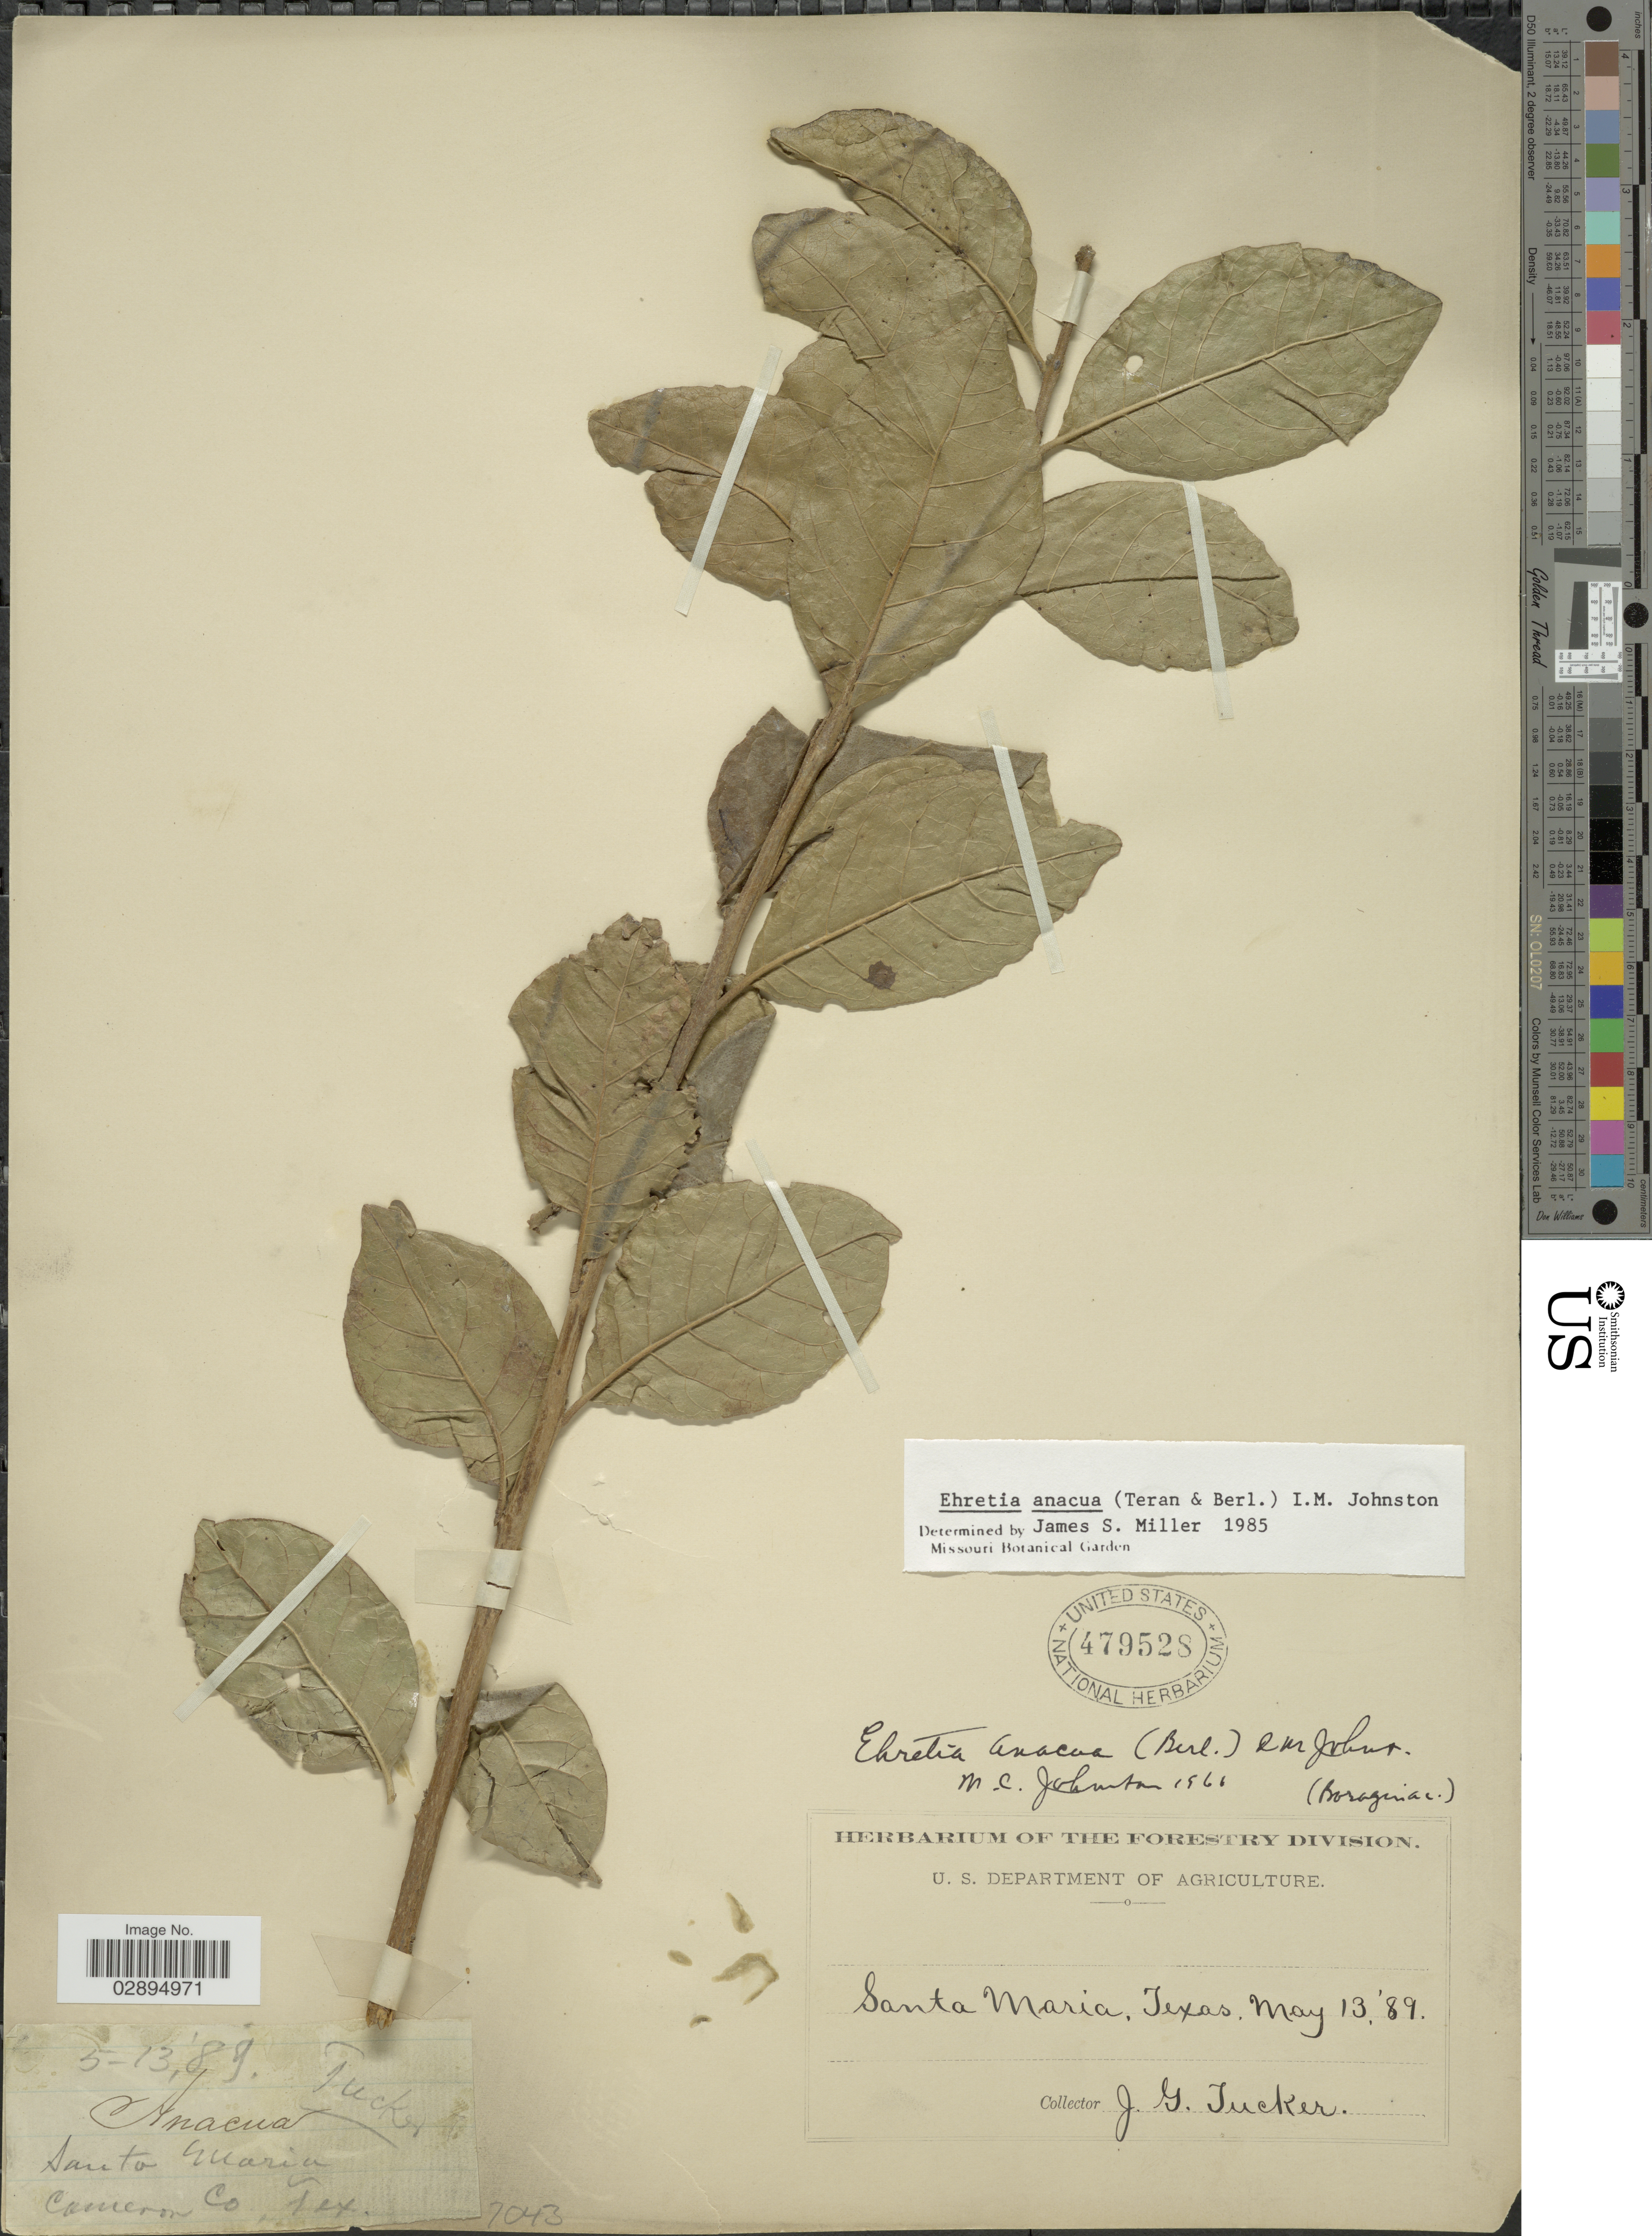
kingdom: Plantae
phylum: Tracheophyta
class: Magnoliopsida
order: Boraginales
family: Ehretiaceae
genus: Ehretia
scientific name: Ehretia anacua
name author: (Terán & Berland.) I.M. Johnst.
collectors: J. G. Tucker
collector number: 7043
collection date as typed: Transcribed d/m/y: 13/5/89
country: United States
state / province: Texas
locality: Santa Maria, Cameron Co.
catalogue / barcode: US 479528